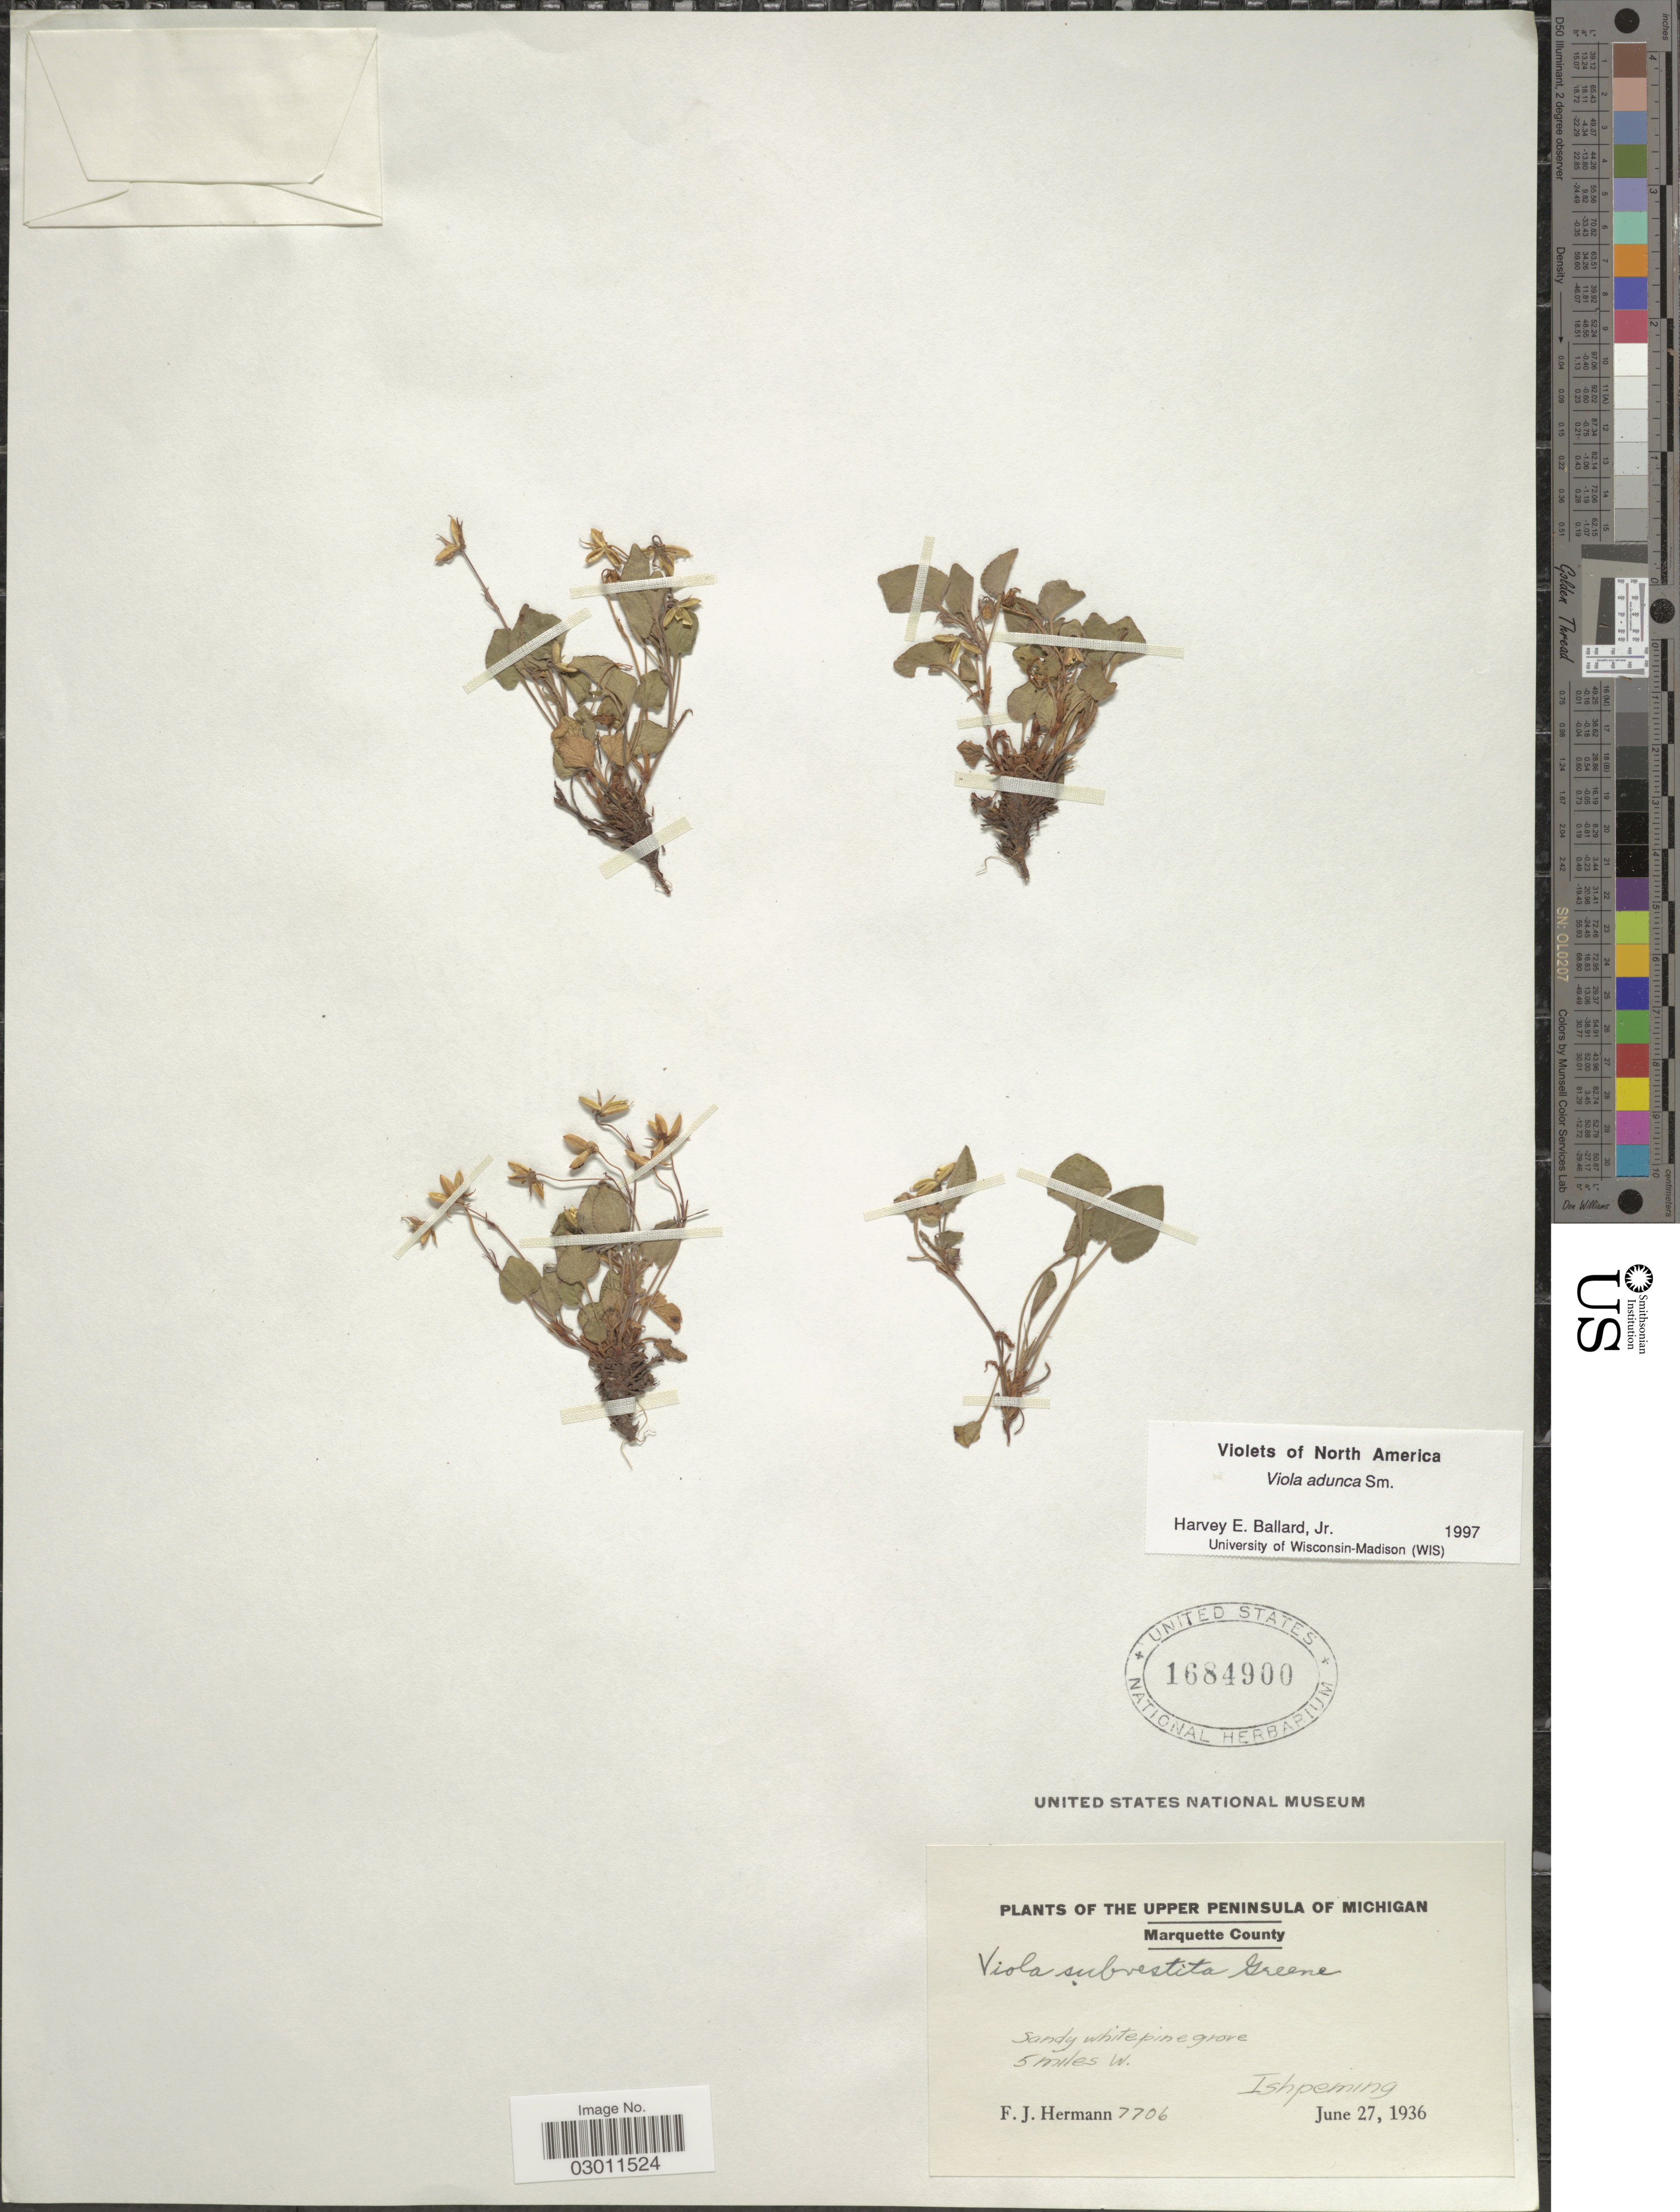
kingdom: Plantae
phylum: Tracheophyta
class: Magnoliopsida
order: Malpighiales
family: Violaceae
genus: Viola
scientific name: Viola adunca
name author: Sm.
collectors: F. J. Hermann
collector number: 7706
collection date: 1936-06-27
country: United States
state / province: Michigan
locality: The Upper Peninsula Of Michigan, Marquette County, 5 miles W. Ishpeming.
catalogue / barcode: US 1684900